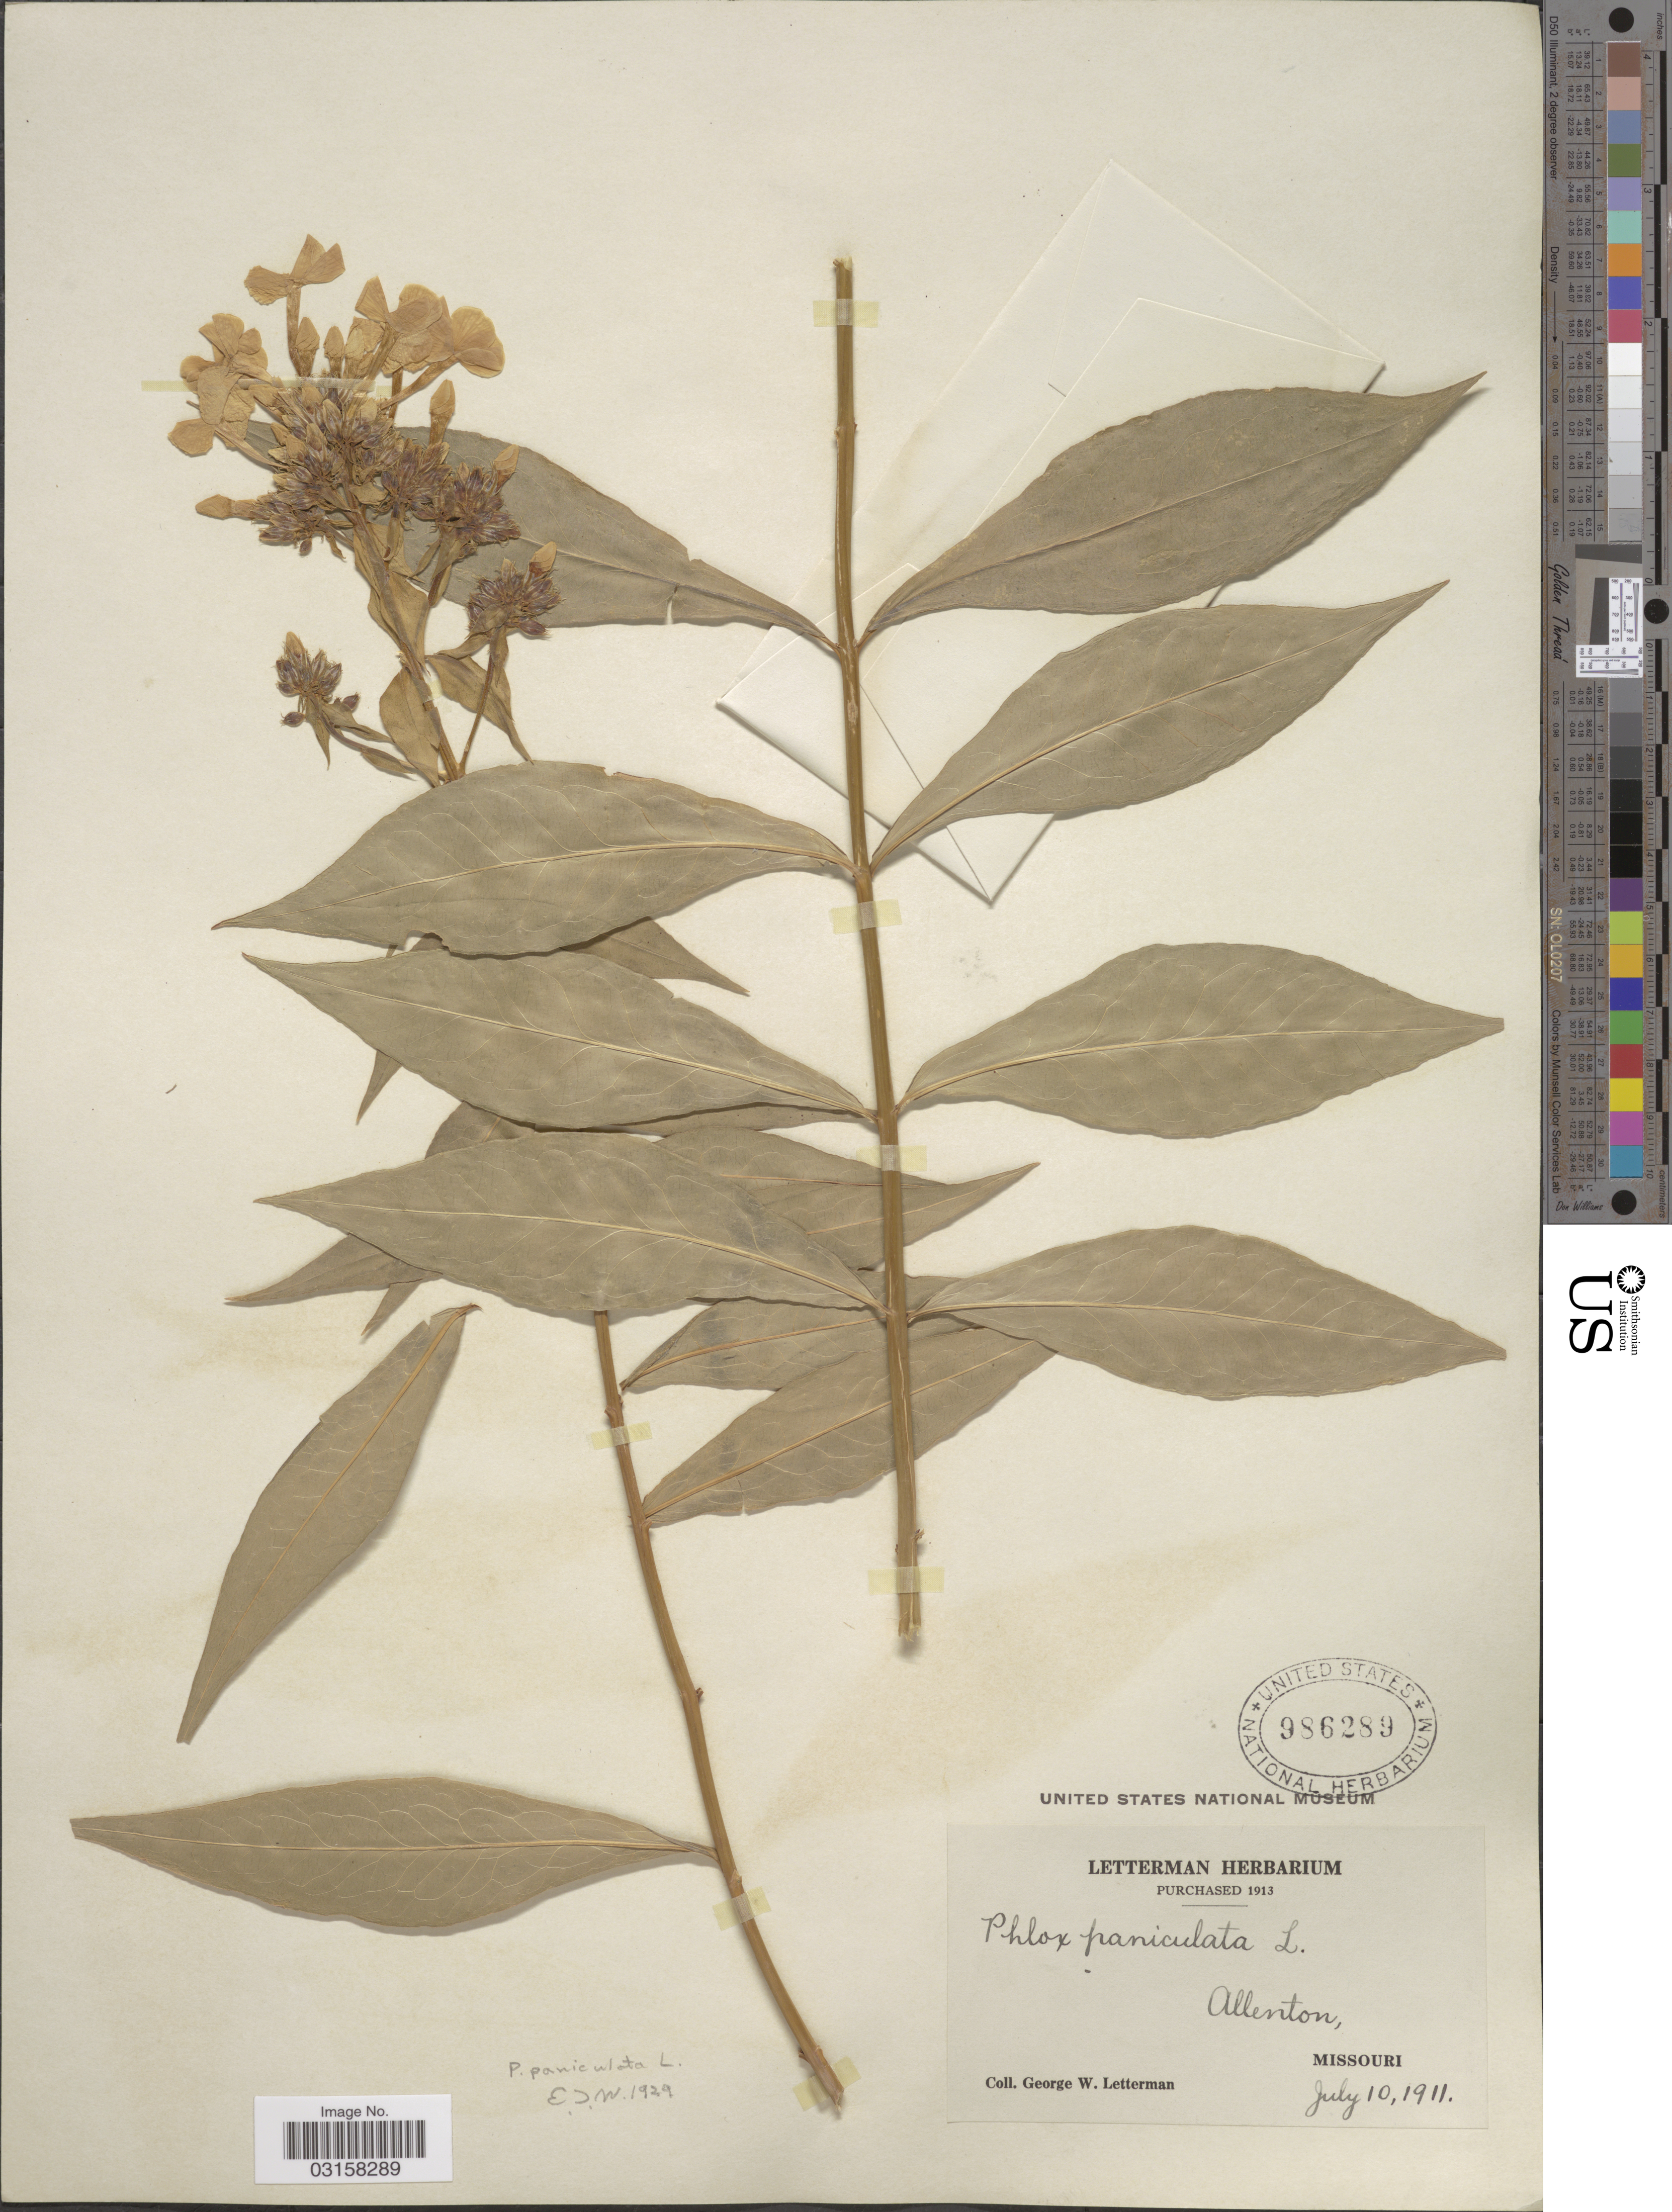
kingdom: Plantae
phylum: Tracheophyta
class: Magnoliopsida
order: Ericales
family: Polemoniaceae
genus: Phlox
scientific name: Phlox paniculata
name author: L.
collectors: G. W. Letterman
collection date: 1911-07-10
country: United States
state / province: Missouri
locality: Allenton.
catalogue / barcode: US 986289